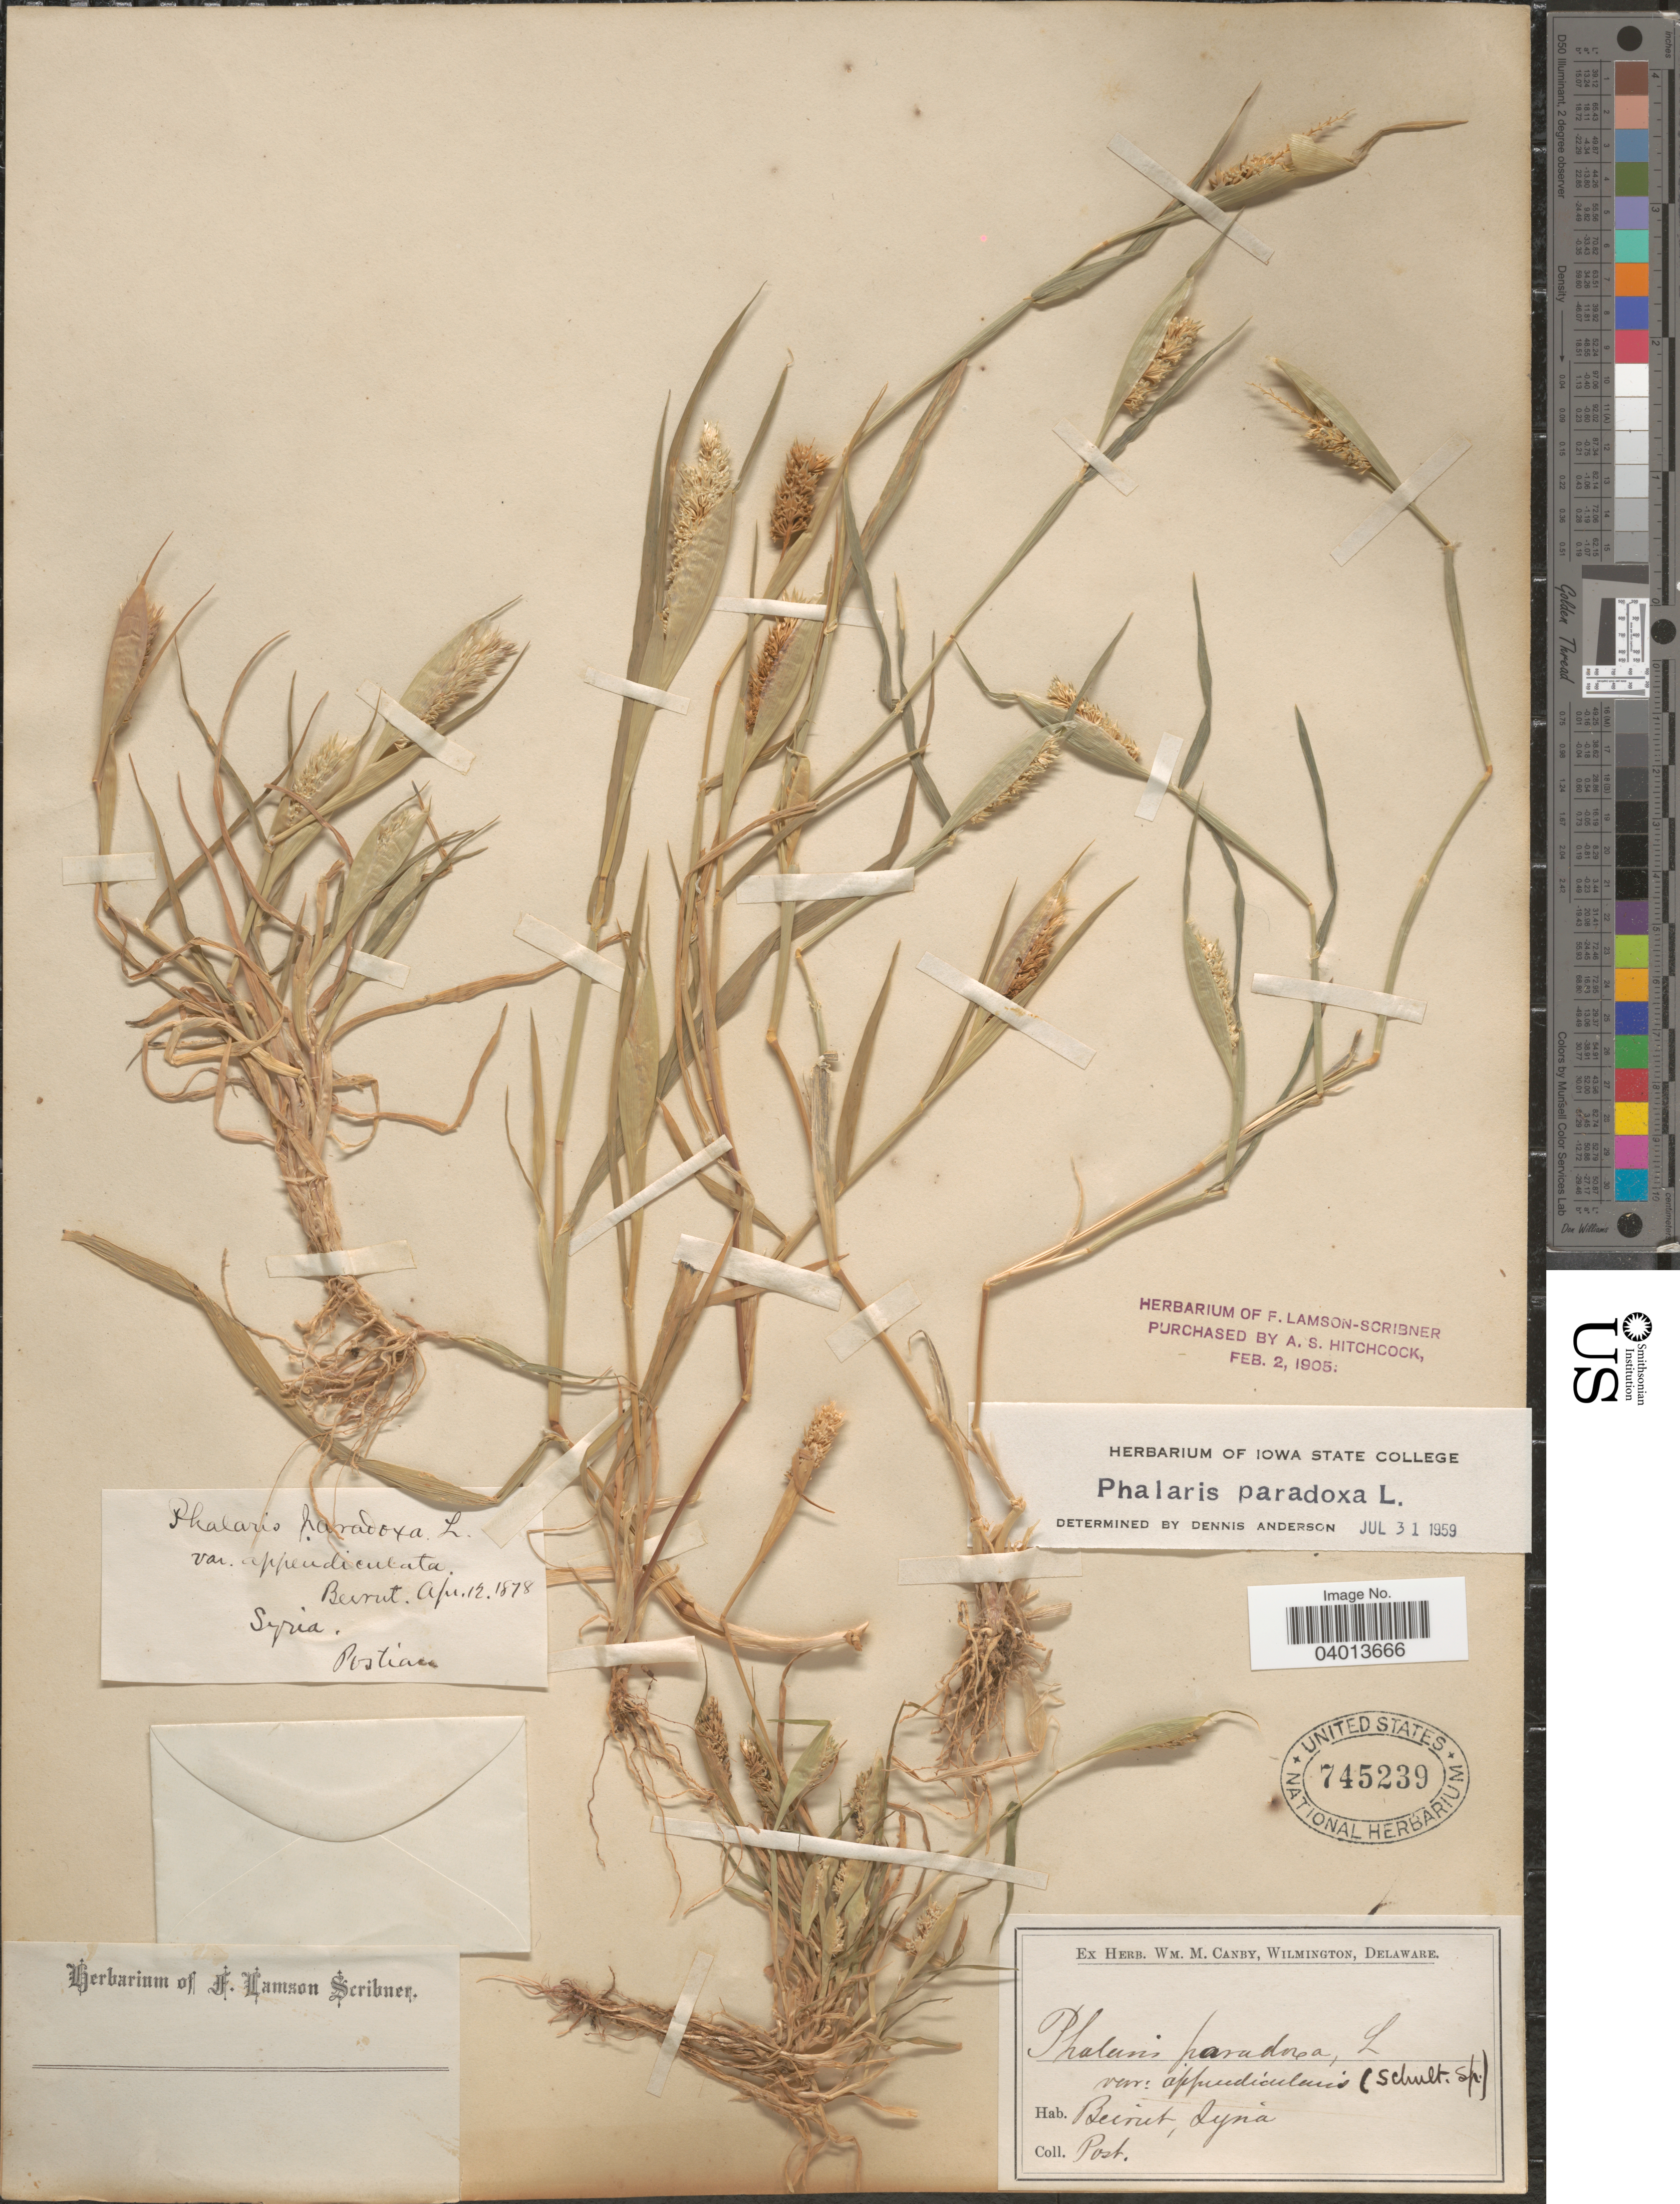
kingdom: Plantae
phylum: Tracheophyta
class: Liliopsida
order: Poales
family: Poaceae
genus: Phalaris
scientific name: Phalaris paradoxa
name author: L.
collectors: -. Postian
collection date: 1878-04-12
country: Lebanon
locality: Beirut.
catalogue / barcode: US 745239